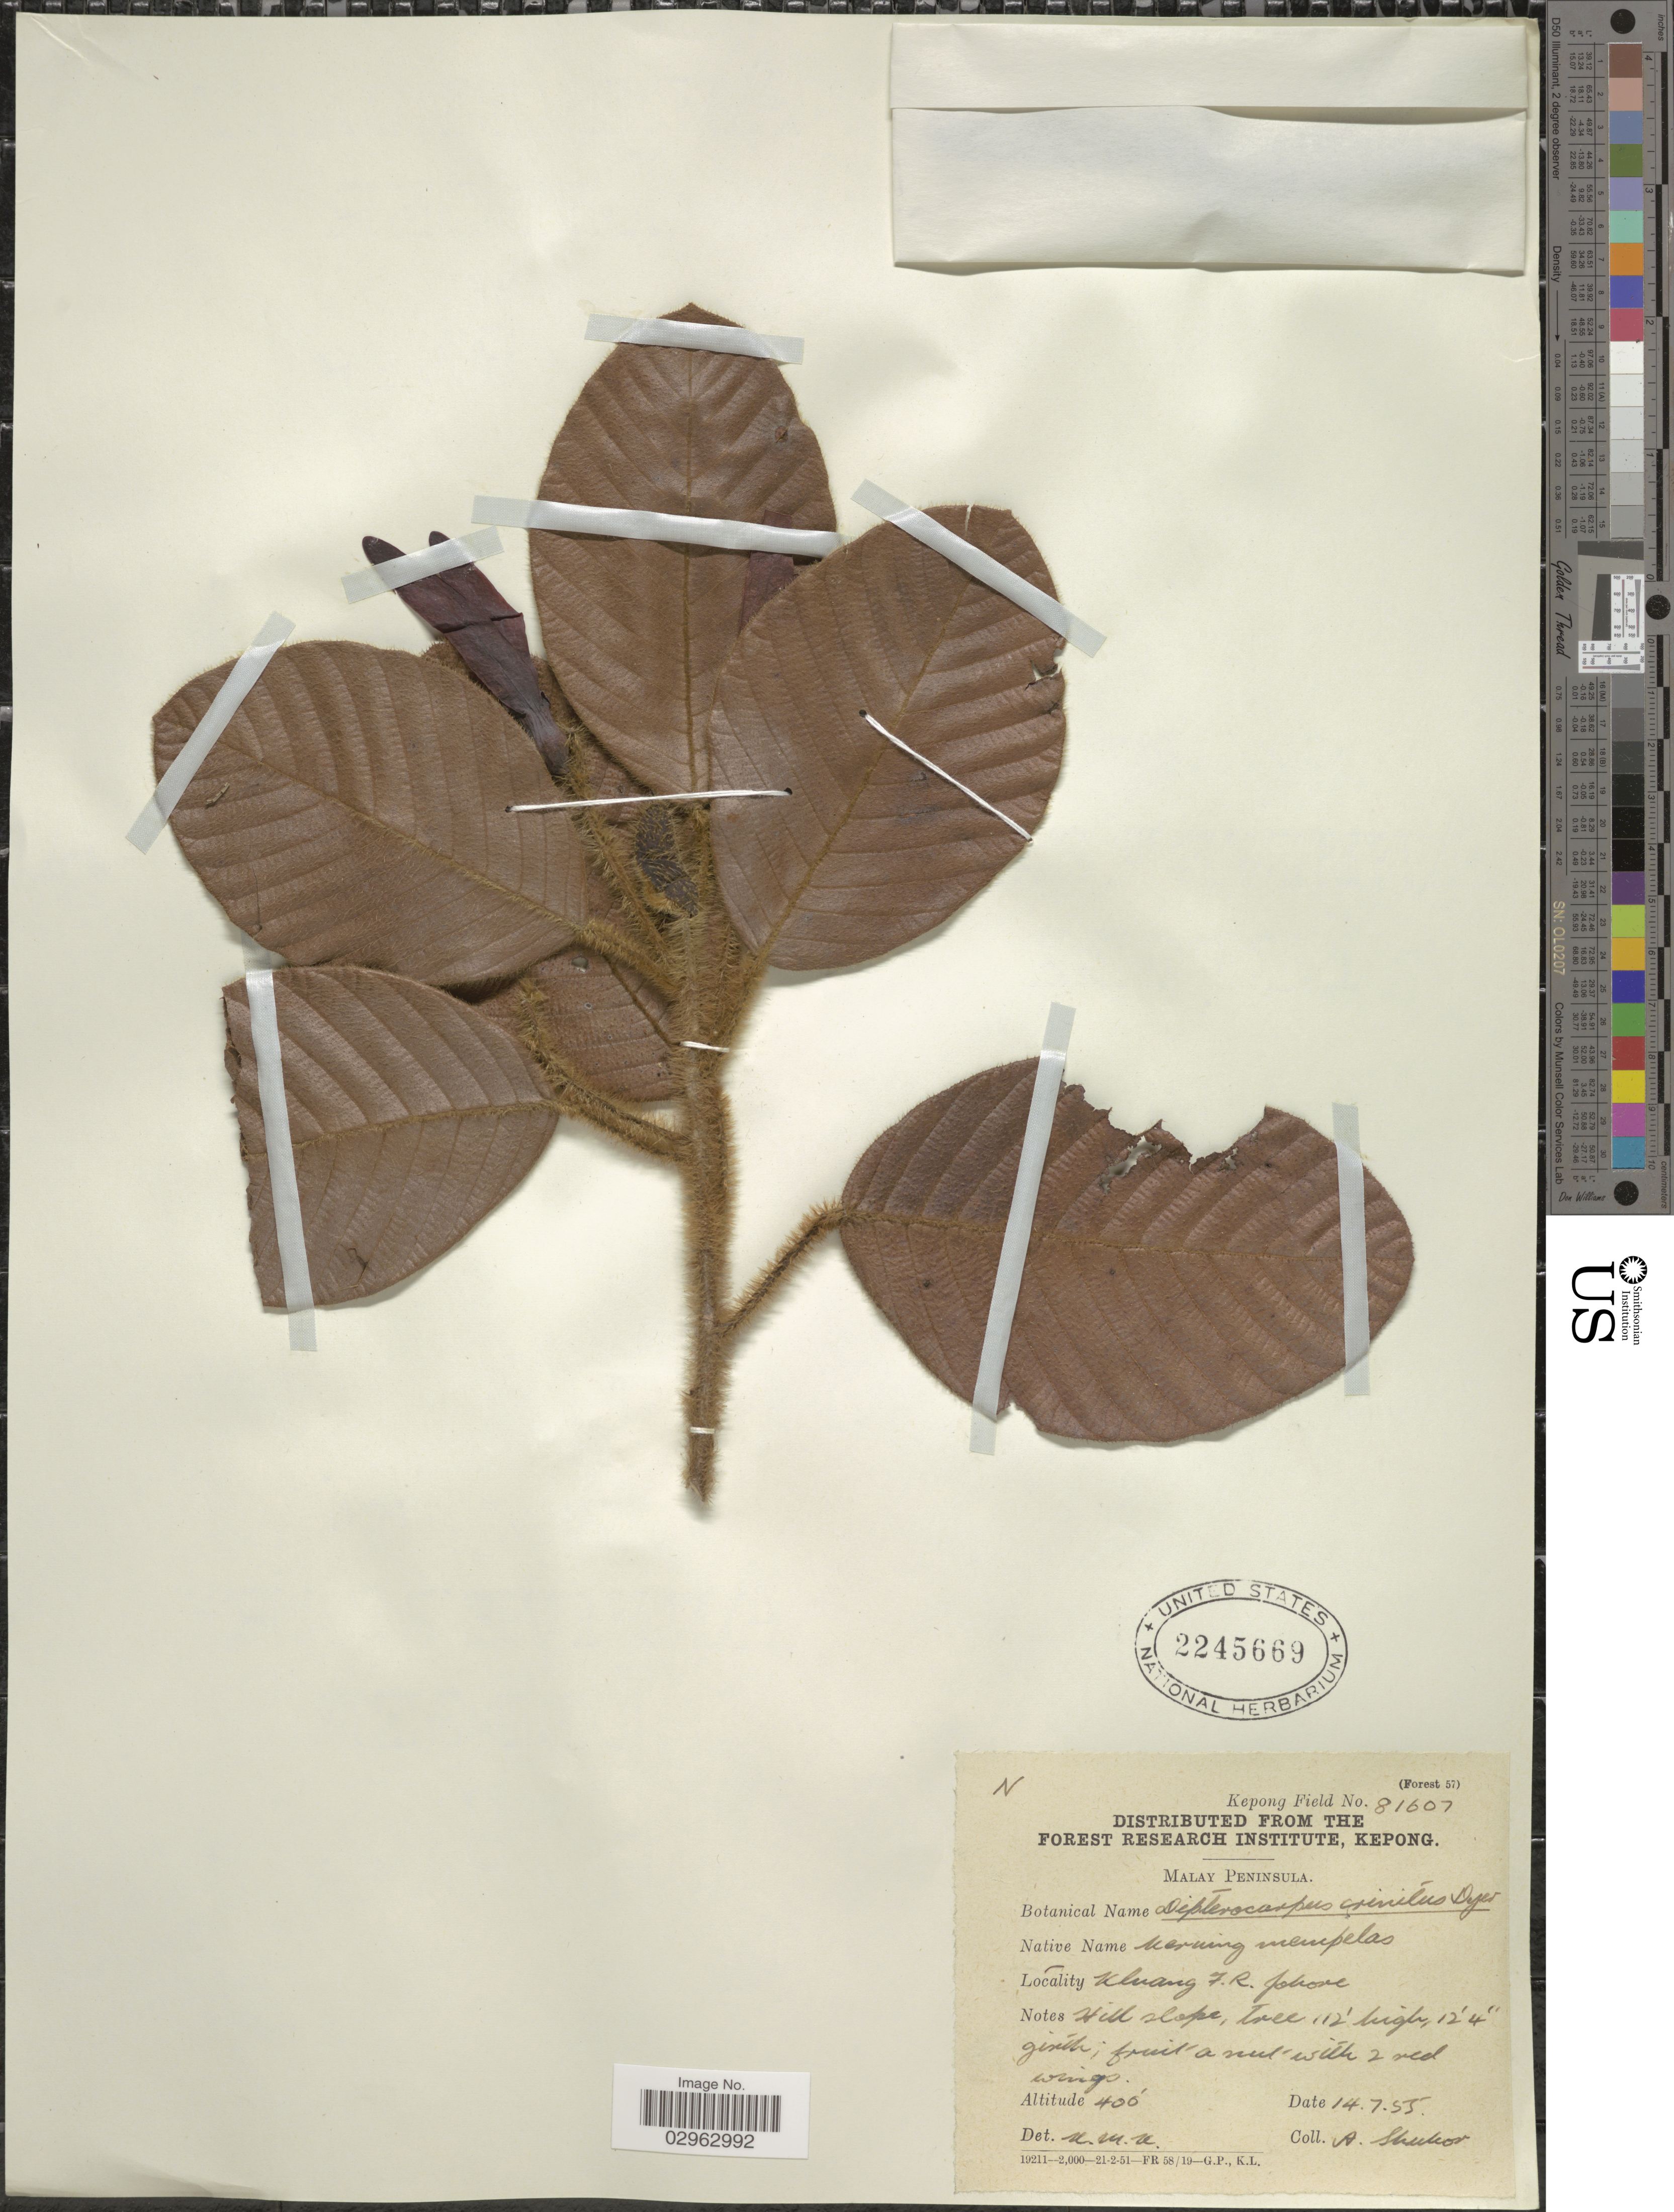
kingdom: Plantae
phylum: Tracheophyta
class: Magnoliopsida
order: Malvales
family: Dipterocarpaceae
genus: Dipterocarpus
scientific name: Dipterocarpus crinitus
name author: Dyer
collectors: A. Shukor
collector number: Kepong Field? 81607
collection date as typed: Transcribed d/m/y: 14/7/55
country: Malaysia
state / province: Johor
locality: Malay Peninsula. Kluang F.R. Johore.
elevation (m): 122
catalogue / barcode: US 2245669